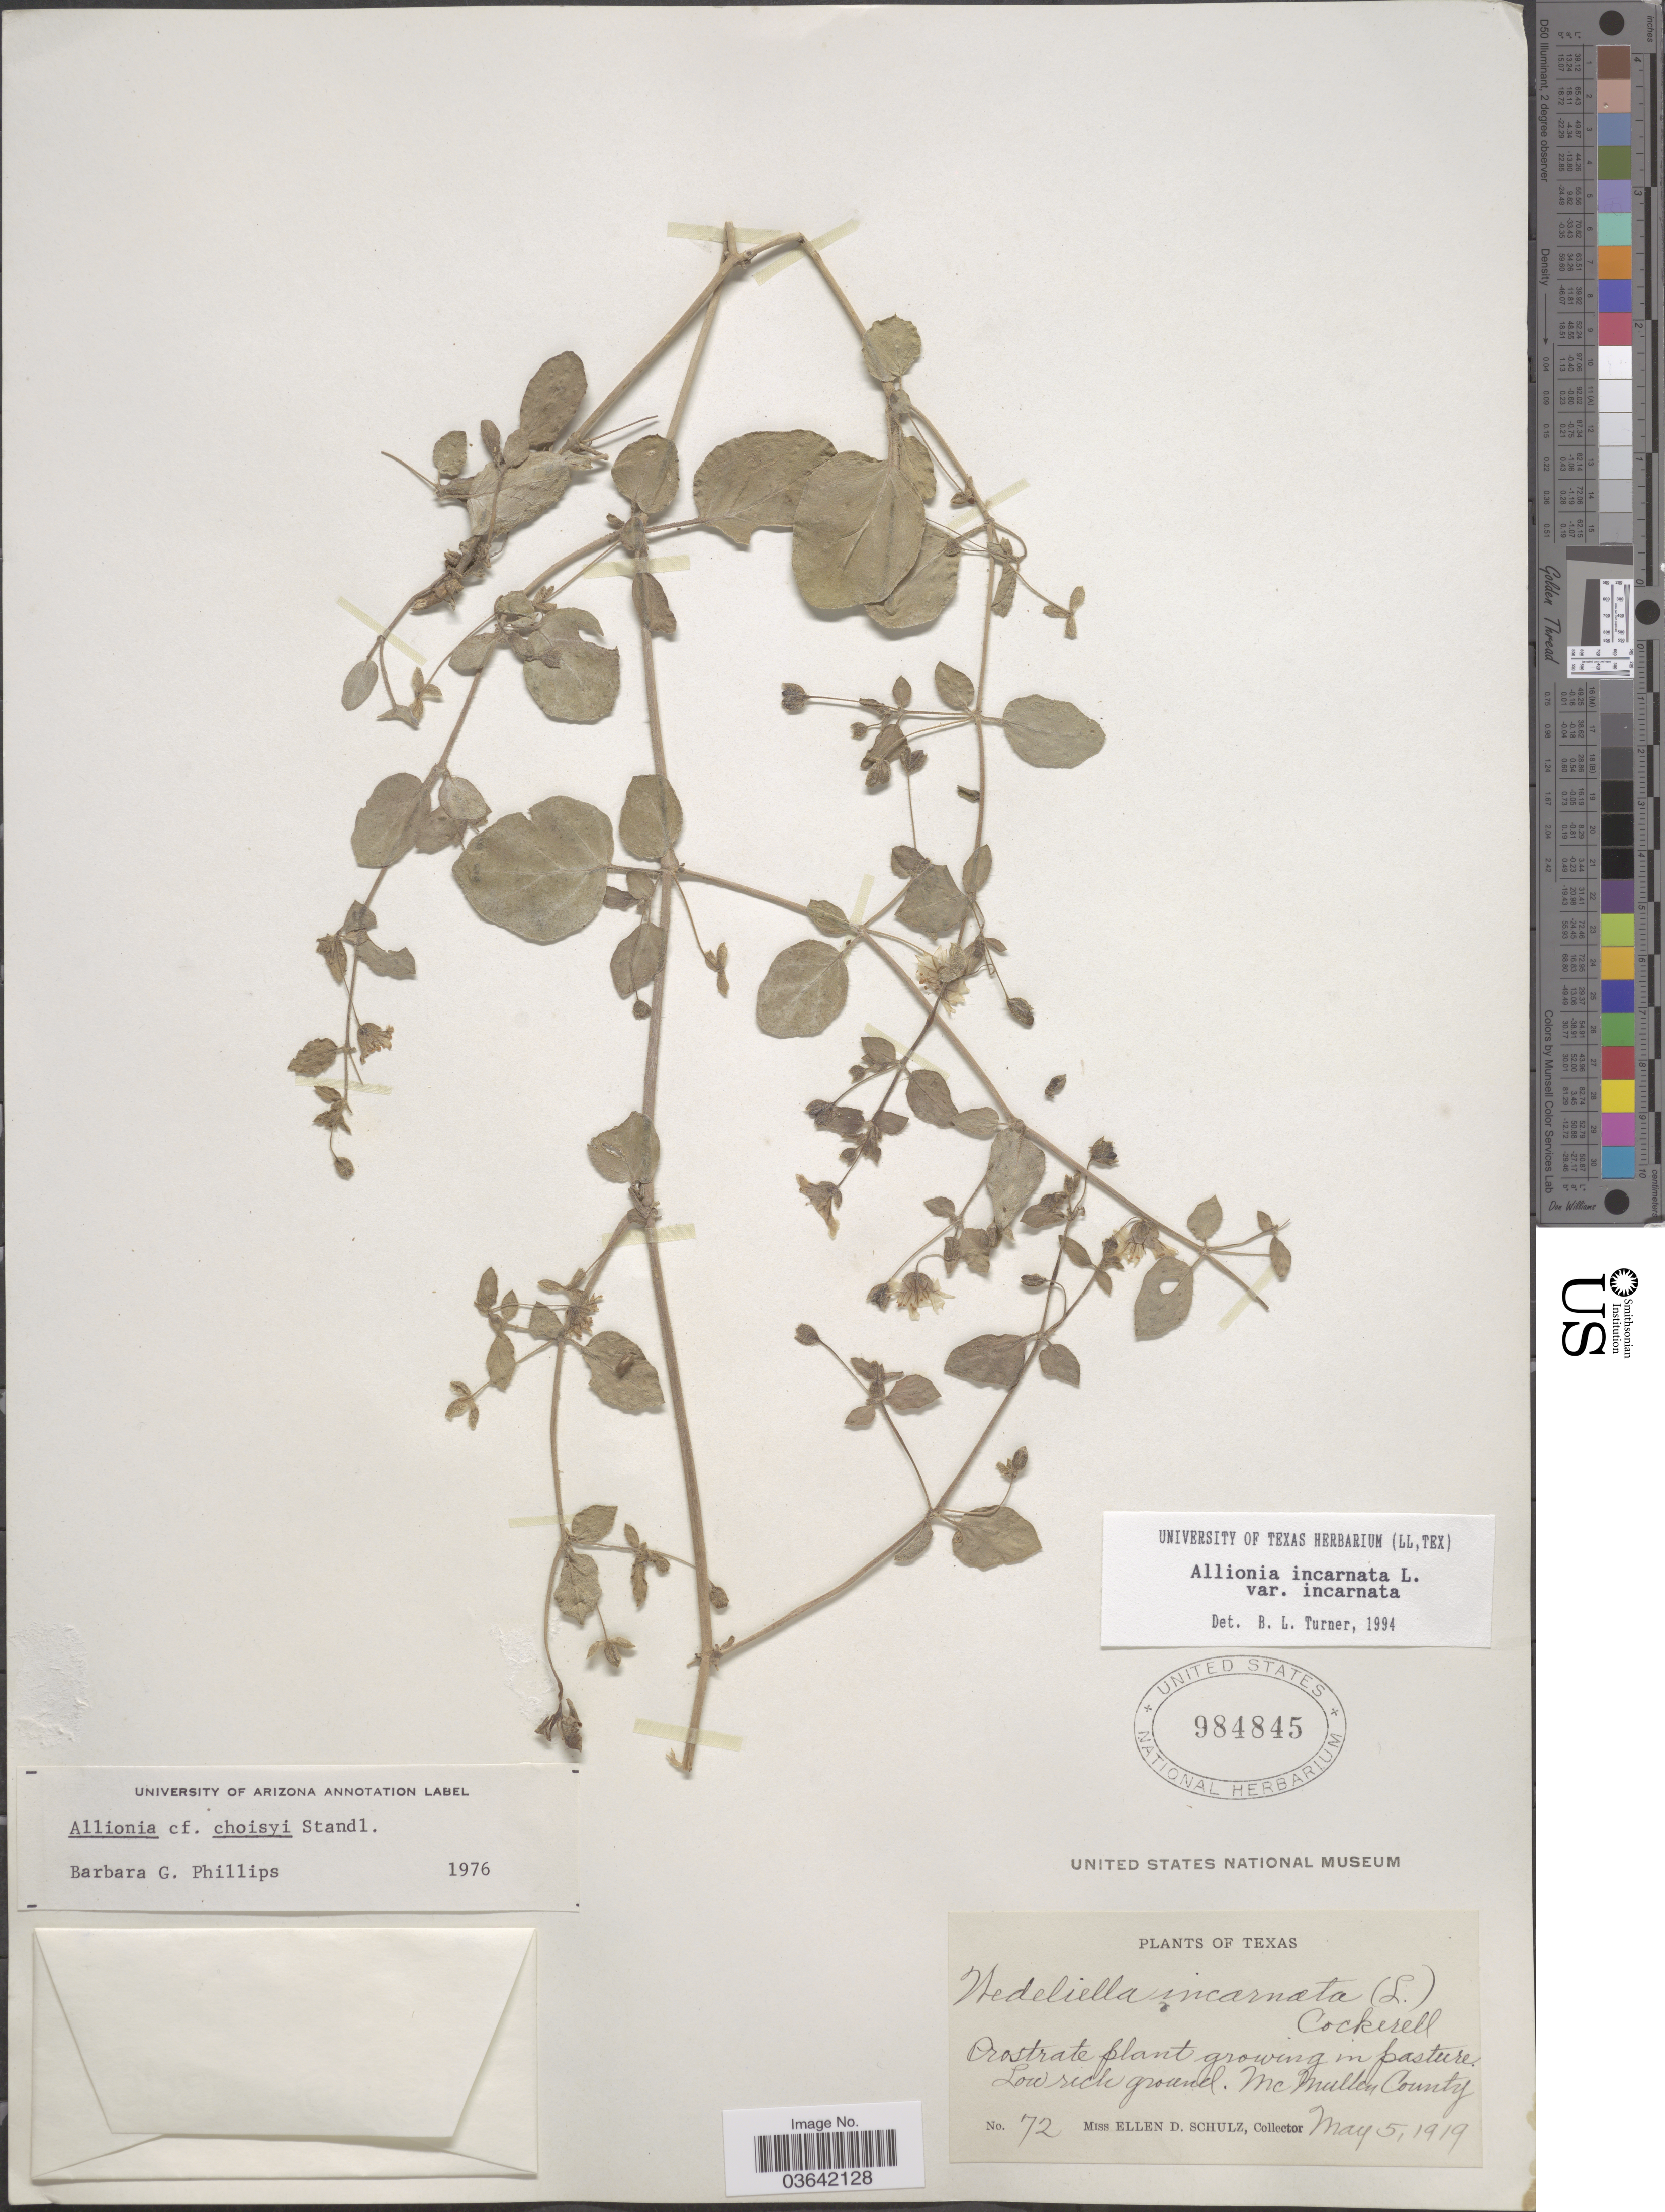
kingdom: Plantae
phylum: Tracheophyta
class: Magnoliopsida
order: Caryophyllales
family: Nyctaginaceae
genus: Allionia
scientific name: Allionia incarnata var. incarnata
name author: L.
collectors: E. D. Schulz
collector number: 72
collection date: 1919-05-05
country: United States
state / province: Texas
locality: McMullen County.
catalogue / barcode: US 984845